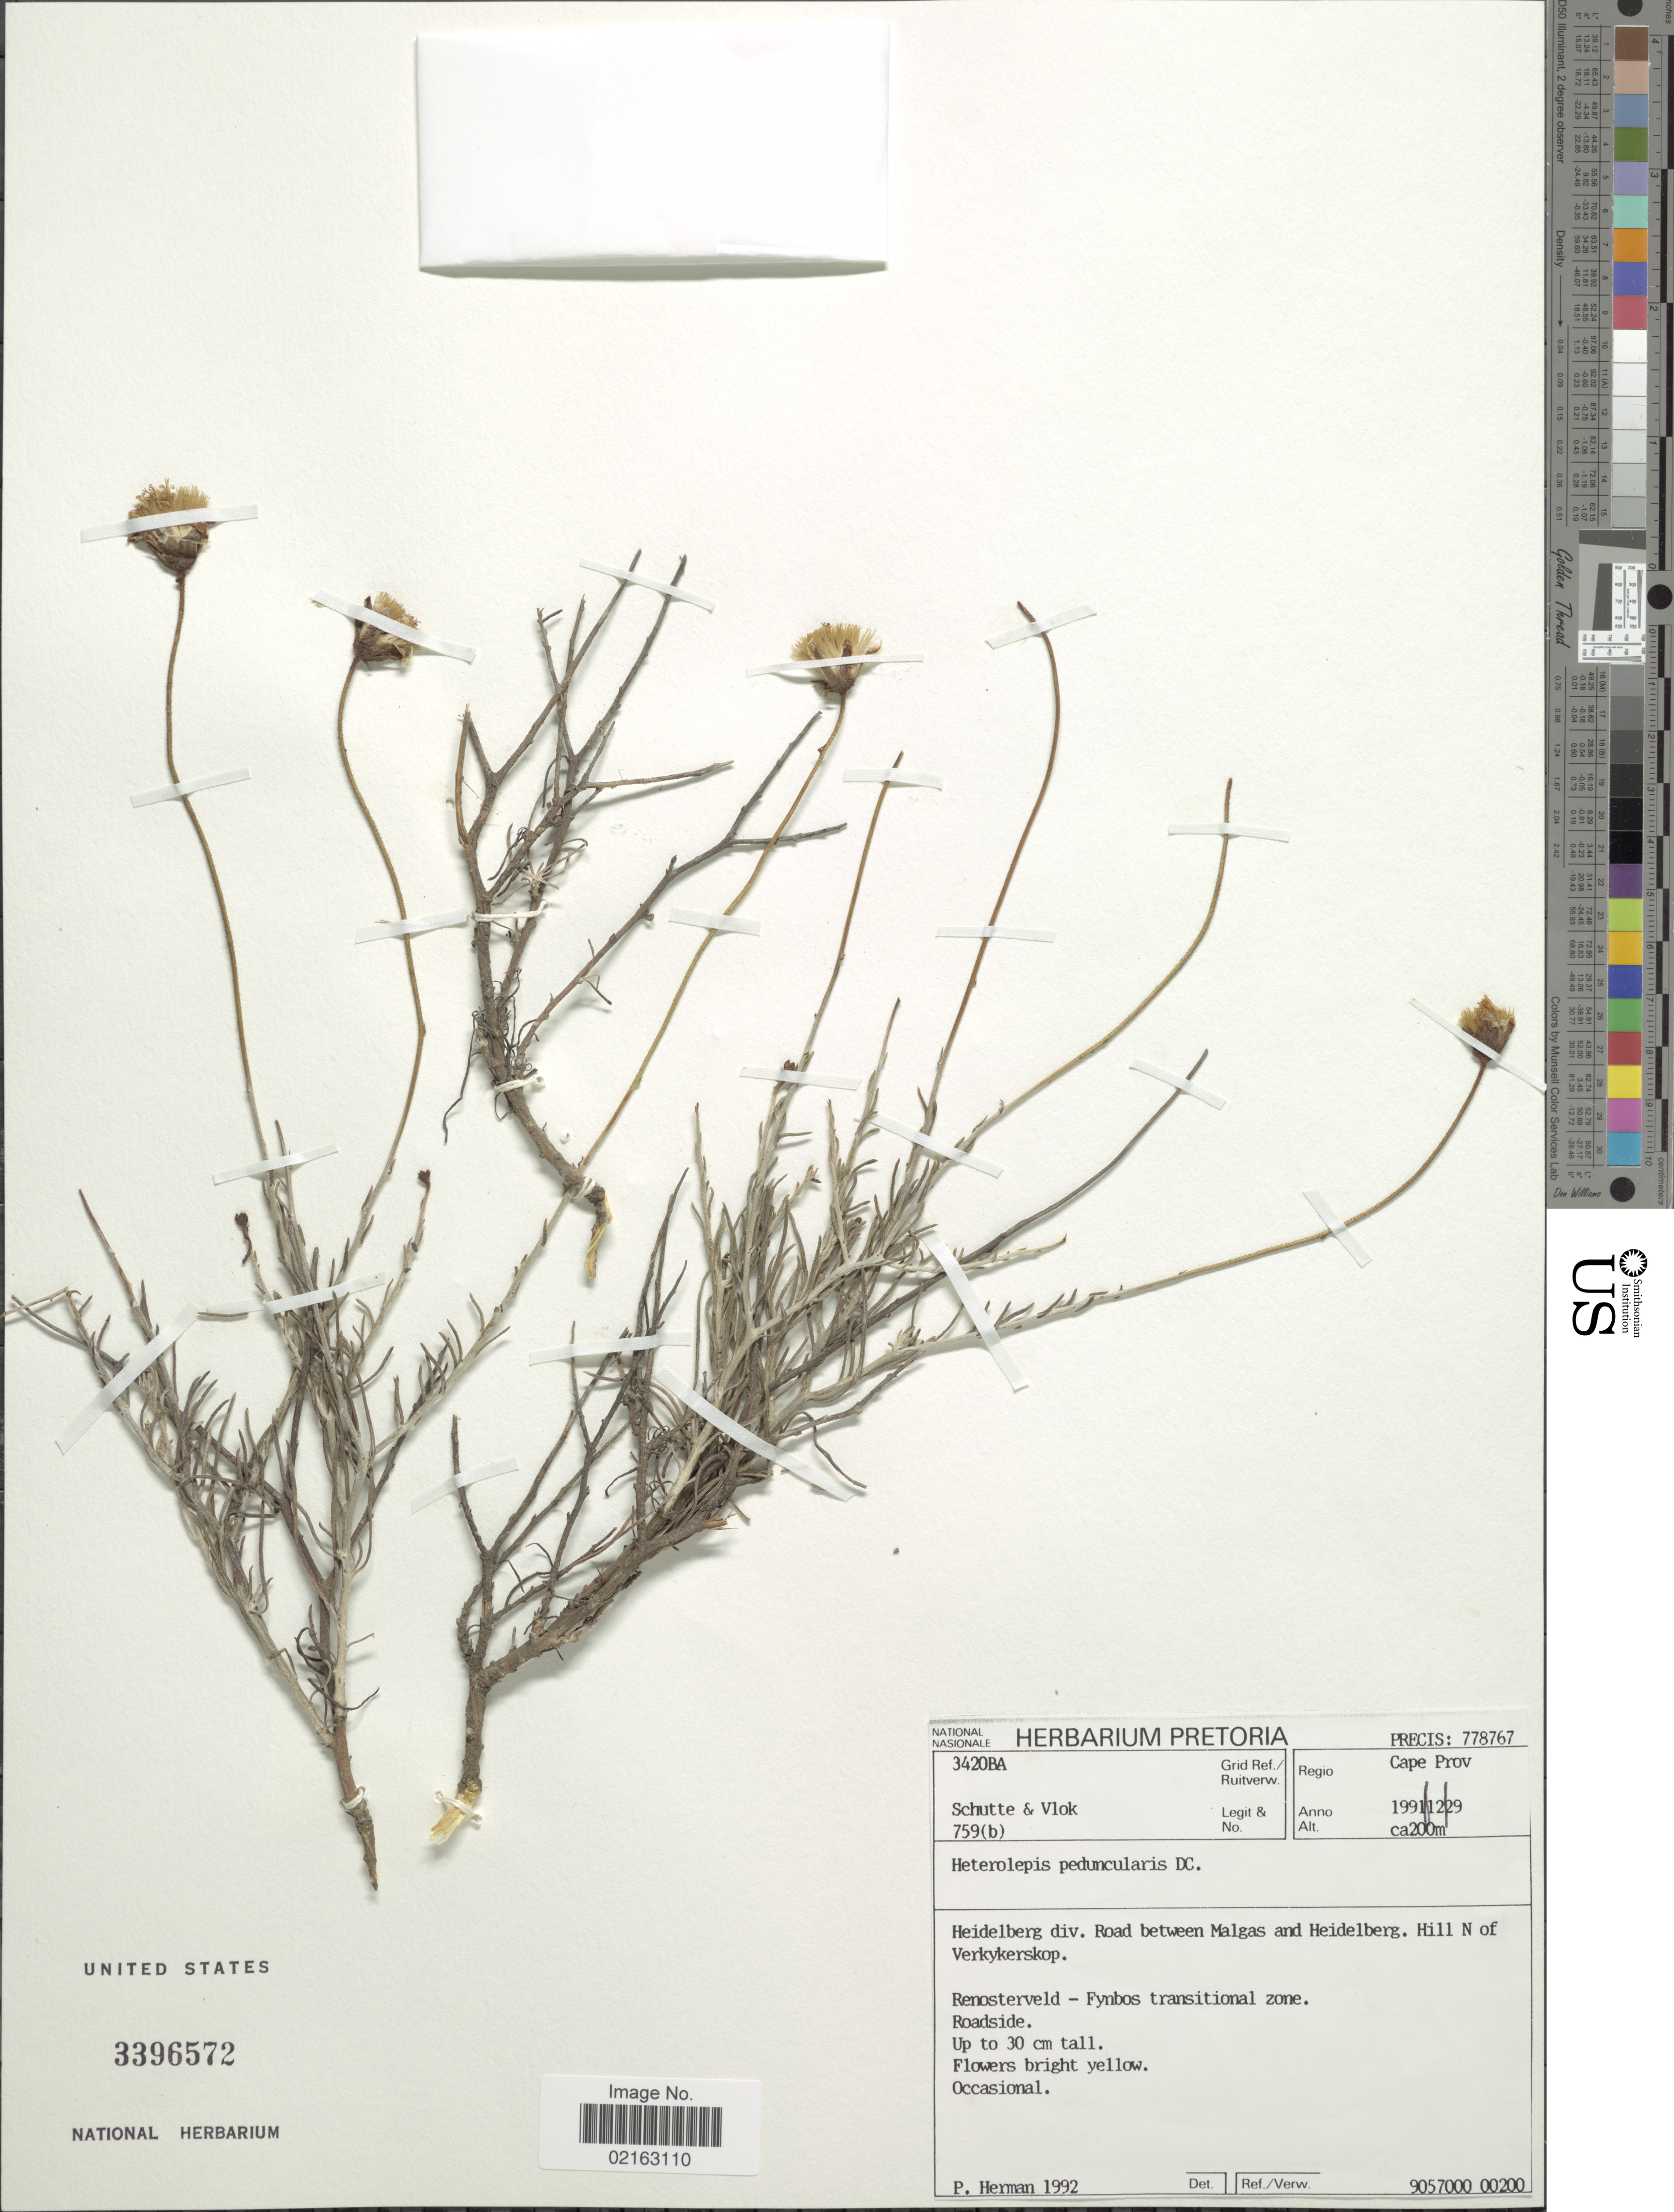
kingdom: Plantae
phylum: Tracheophyta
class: Magnoliopsida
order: Asterales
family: Asteraceae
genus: Heterolepis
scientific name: Heterolepis peduncularis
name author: DC.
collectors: Schutte & J. Vlok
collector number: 759 (b)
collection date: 1991-12-29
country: South Africa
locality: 3420BA. Cape Prov. Heidelberg div. Road between Malgas and Heidelberg. Hill N of Verkykerskop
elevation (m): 200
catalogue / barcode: US 3396572